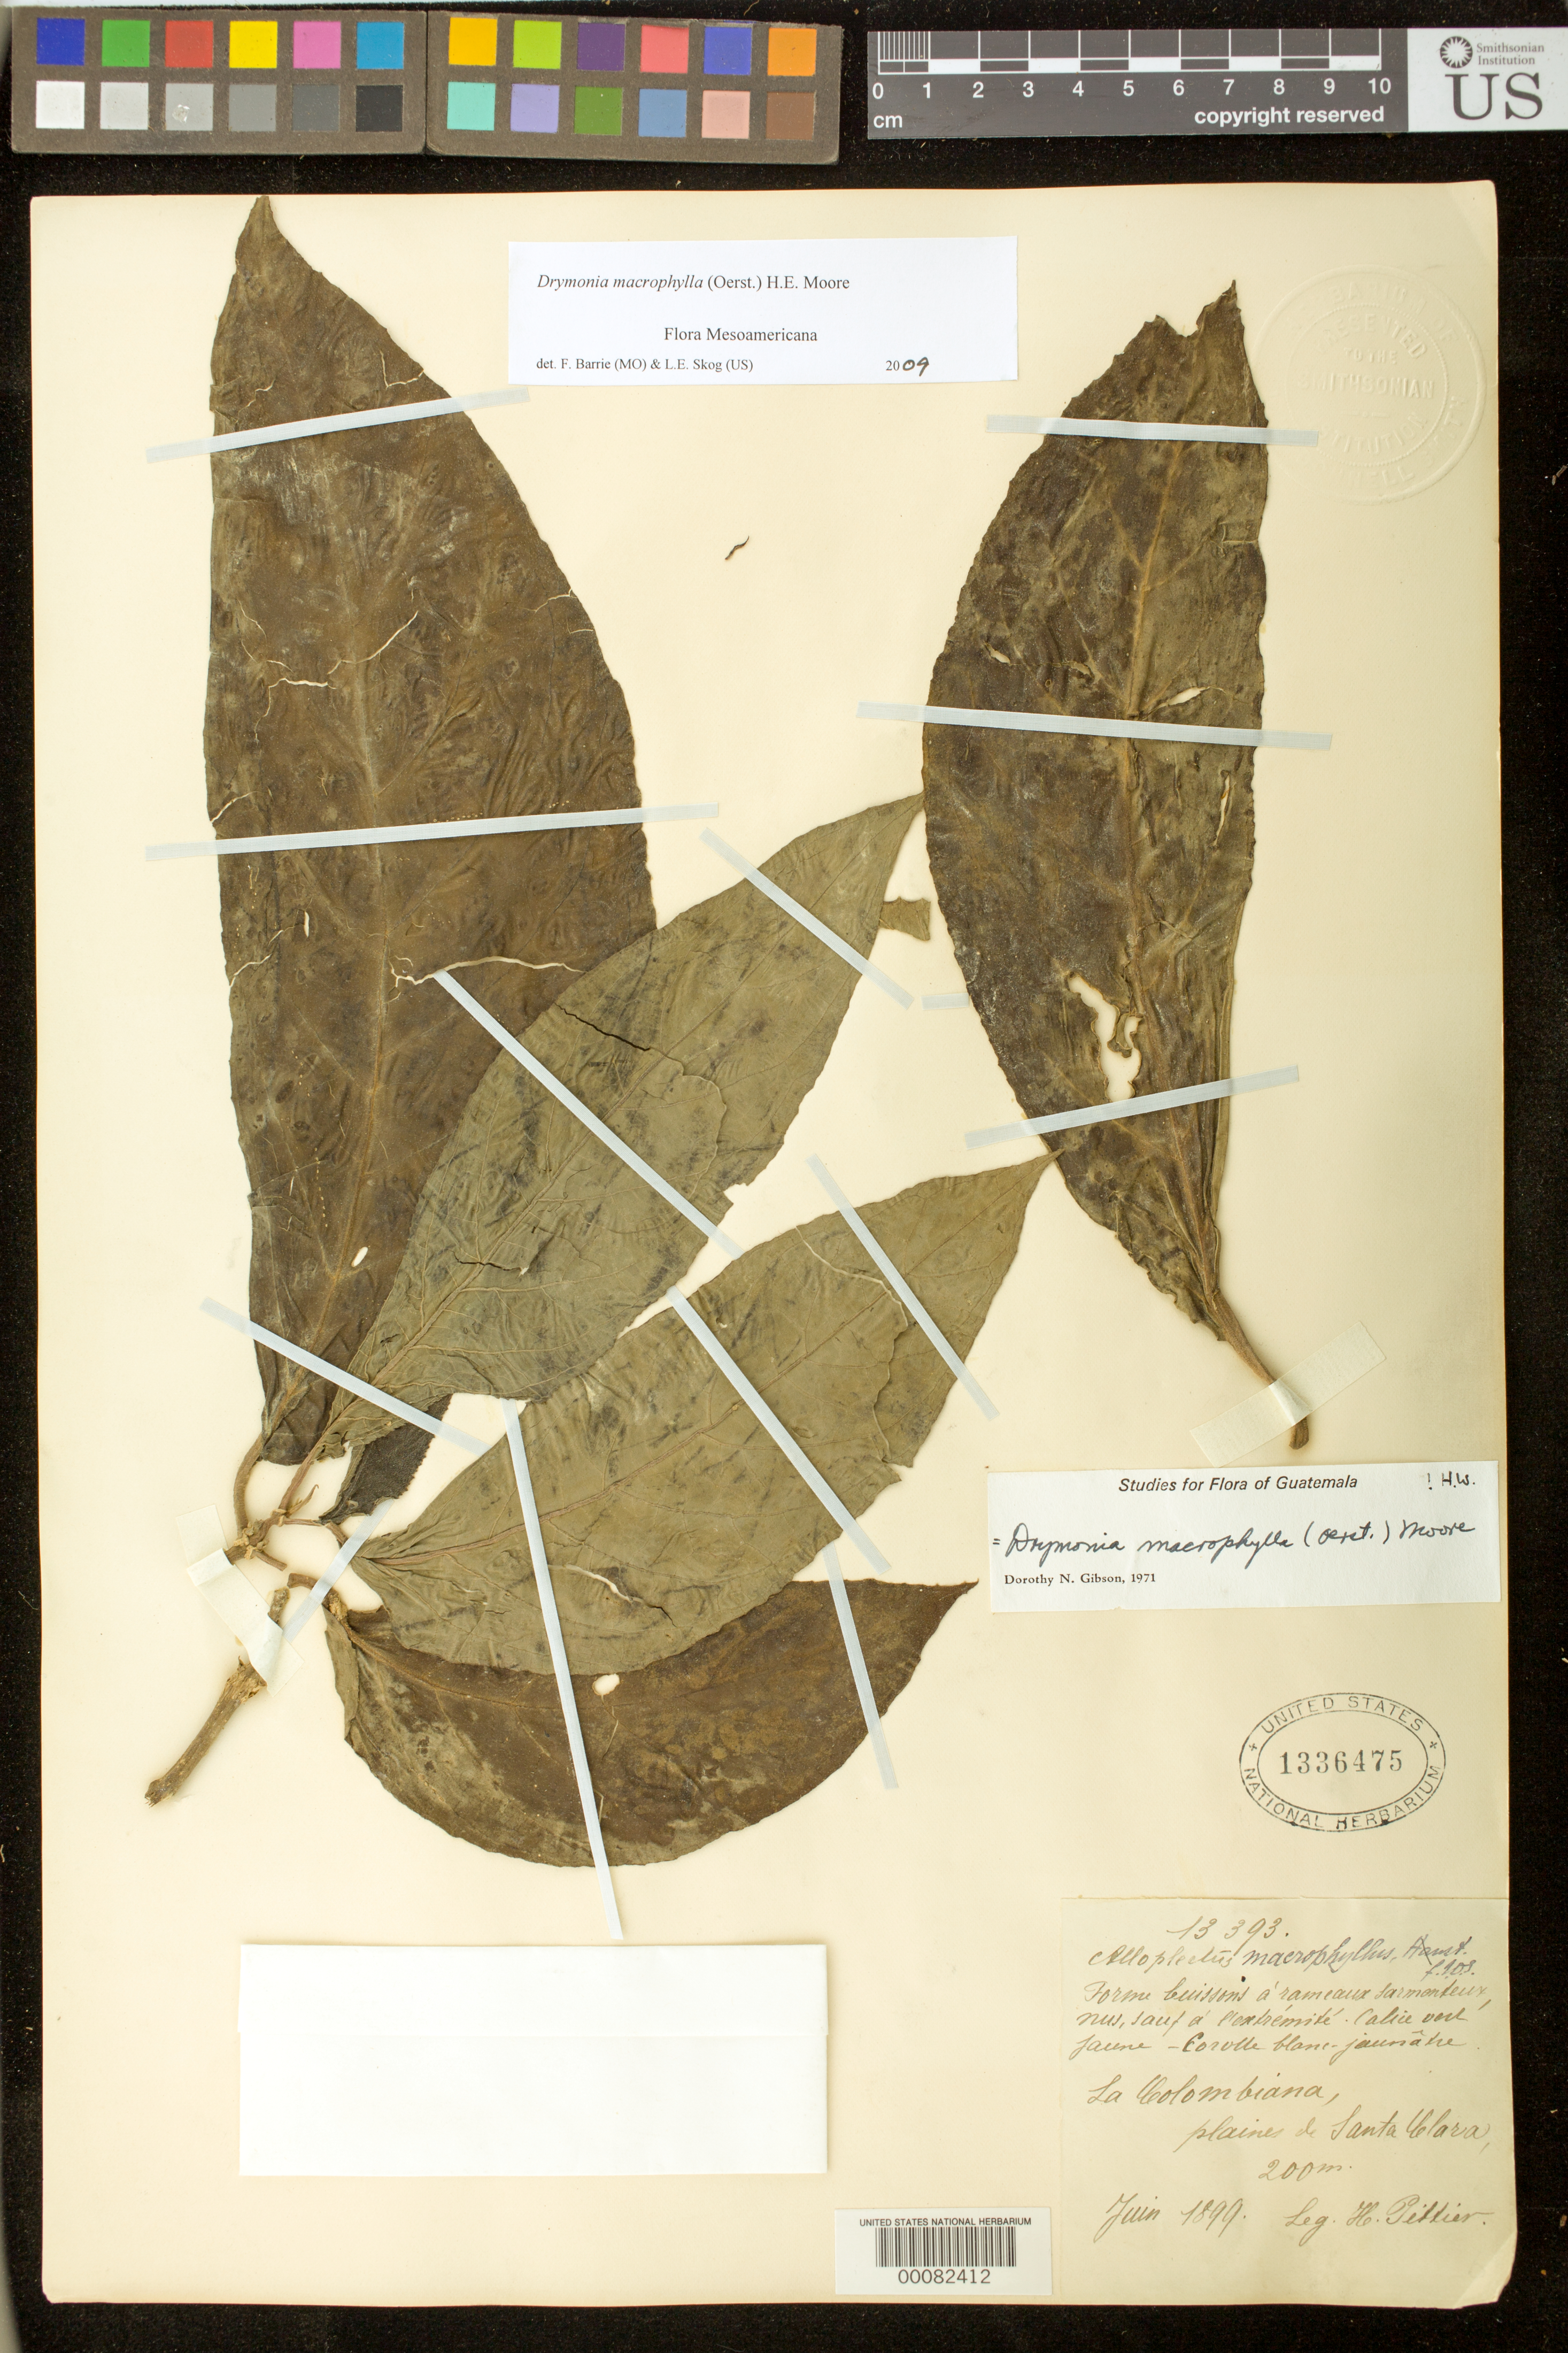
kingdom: Plantae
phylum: Tracheophyta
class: Magnoliopsida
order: Lamiales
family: Gesneriaceae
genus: Drymonia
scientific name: Drymonia macrophylla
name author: (Oerst.) H.E. Moore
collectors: H. F. Pittier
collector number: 13393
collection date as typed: Jun 1899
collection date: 1899-06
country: Guatemala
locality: La Colombiana, plains of Santa Clara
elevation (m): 200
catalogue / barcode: US 1336475